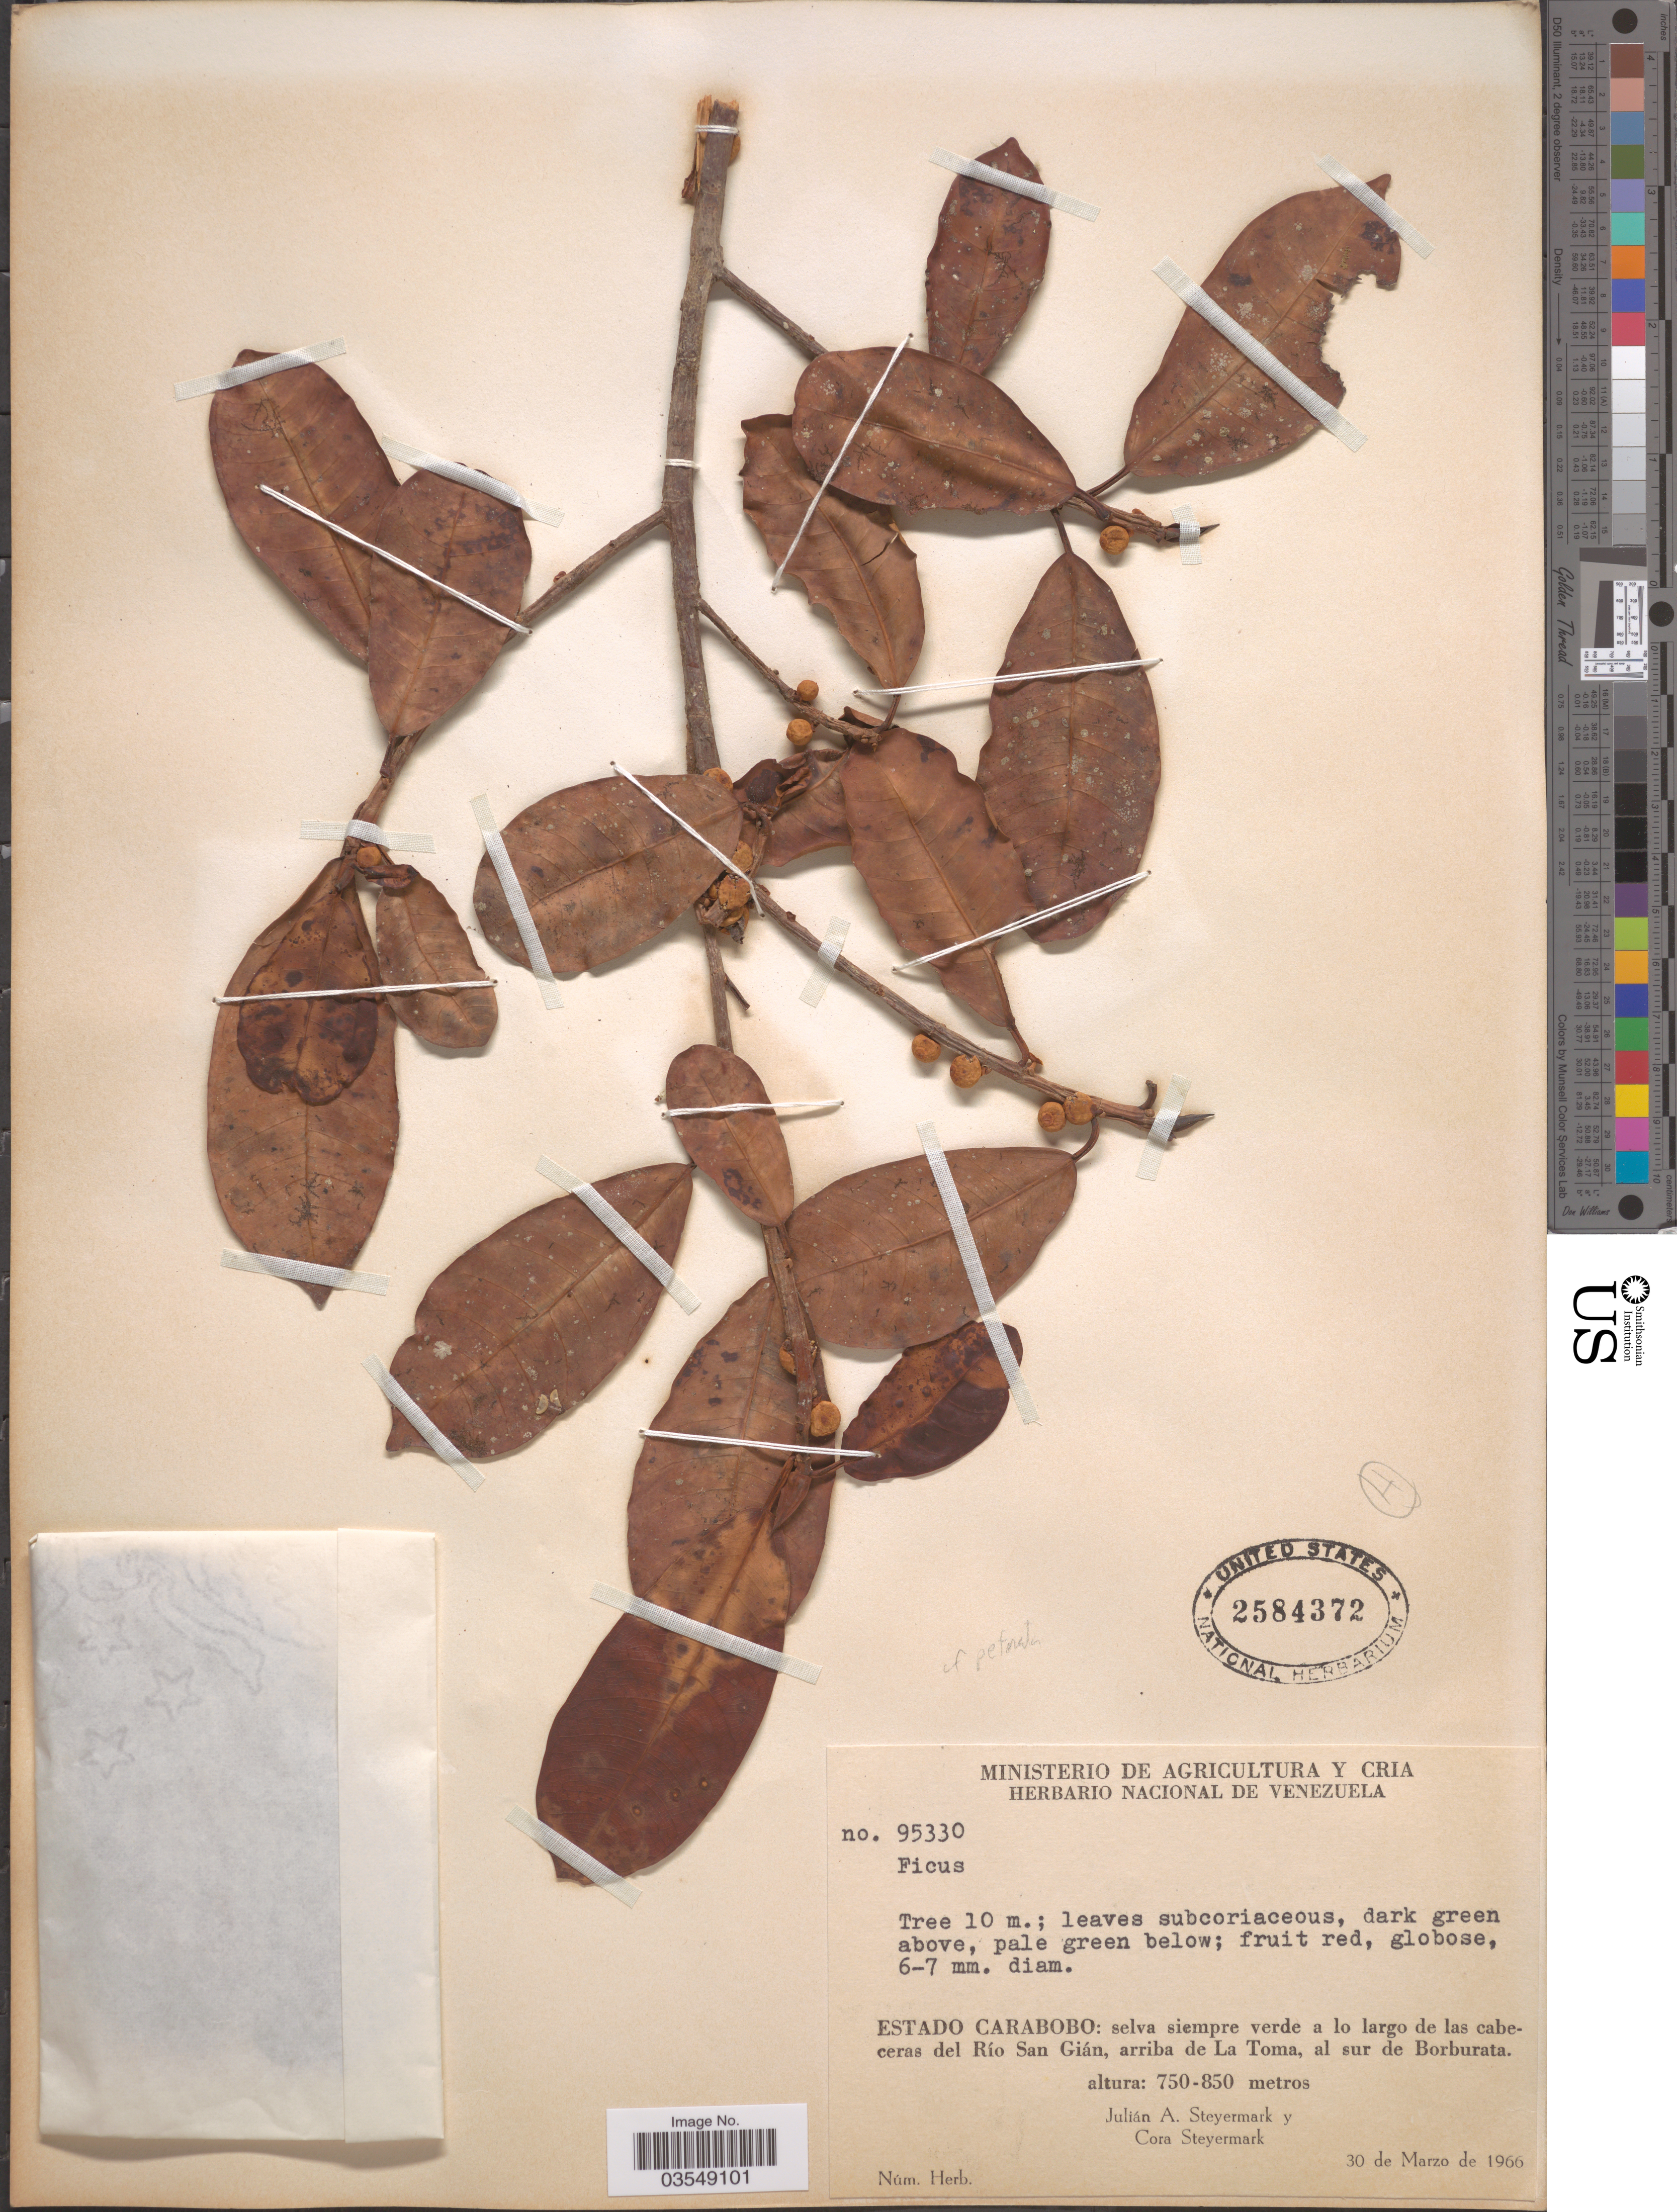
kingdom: Plantae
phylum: Tracheophyta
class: Magnoliopsida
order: Rosales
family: Moraceae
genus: Ficus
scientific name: Ficus perforata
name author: L.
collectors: J. Steyermark & C. Steyermark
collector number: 95330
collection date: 1966-03-30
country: Venezuela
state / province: Carabobo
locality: Selva siempre verde a lo largo de las cabeceras del Río San Gián, arriba de La Toma, al sur de Borburata.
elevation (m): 750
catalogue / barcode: US 2584372